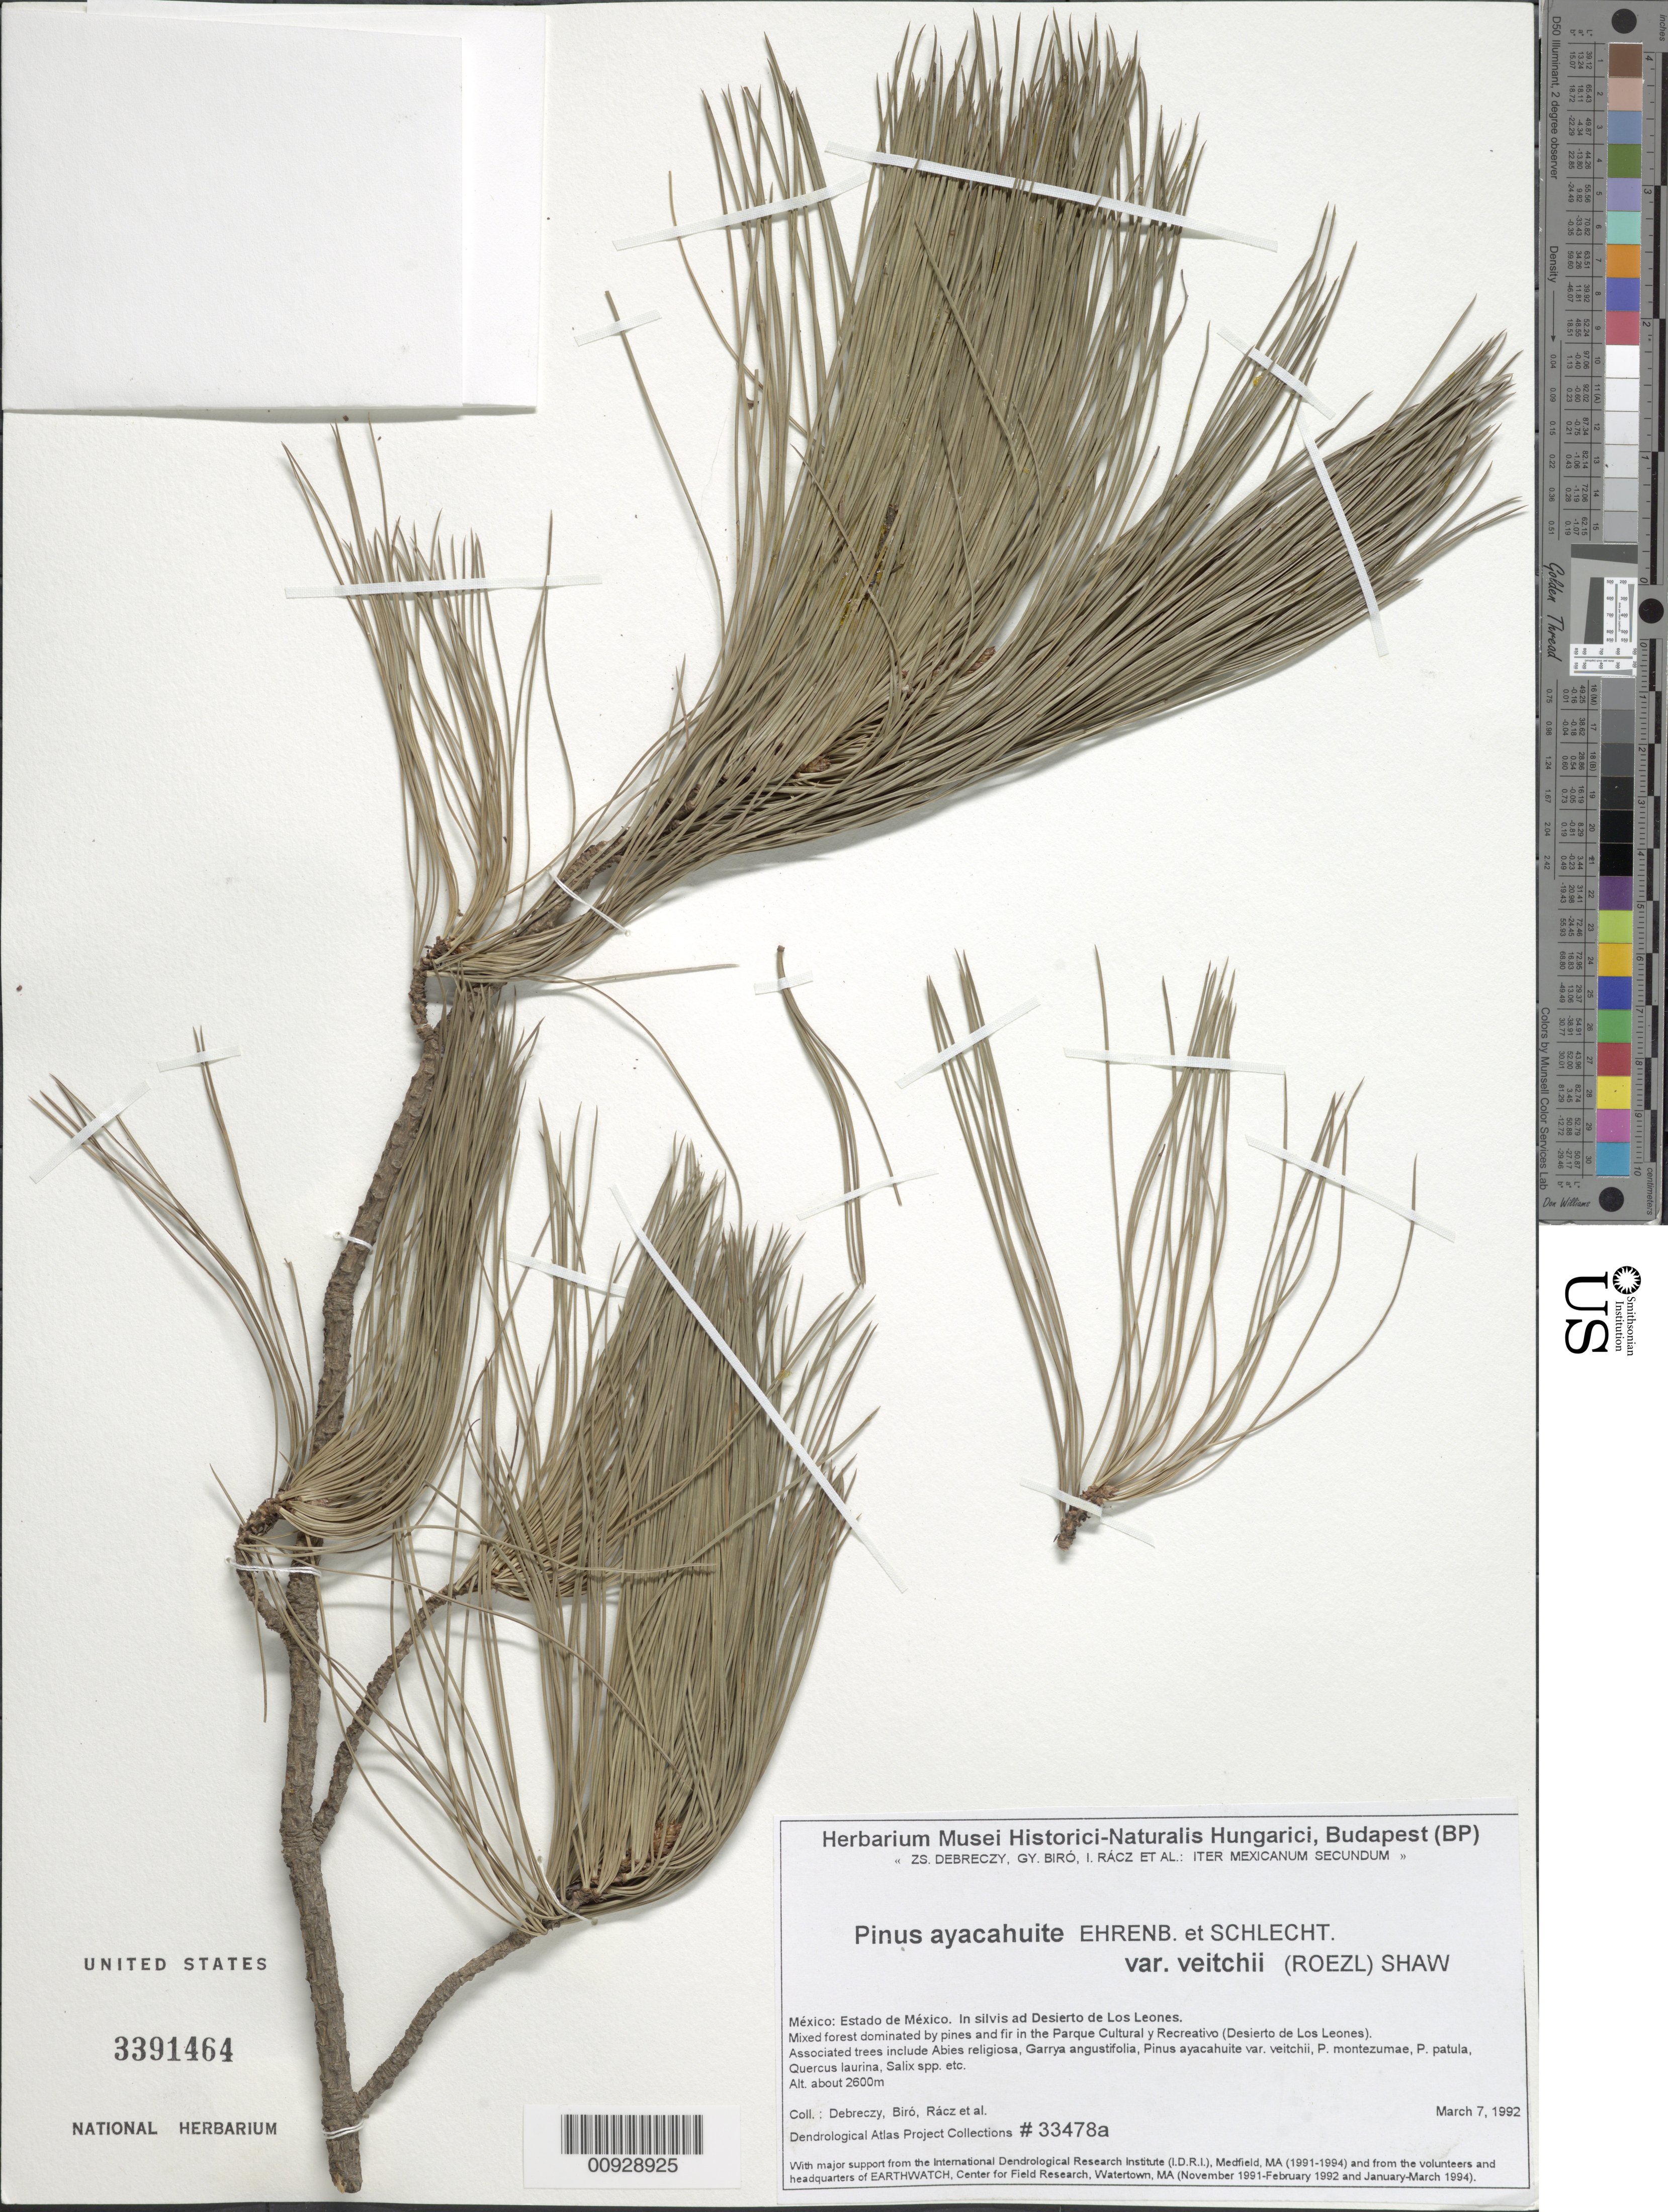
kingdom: Plantae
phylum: Tracheophyta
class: Pinopsida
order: Pinales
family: Pinaceae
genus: Pinus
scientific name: Pinus ayacahuite var. veitchii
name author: (Roezl) Shaw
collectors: Z. Debreczy, G. Biro, I. Rácz & et al.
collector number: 33478 a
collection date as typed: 07 Mar 1992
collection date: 1992-03-07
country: Mexico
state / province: México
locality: Parque Cultural y Recreativo Desierto de los Leones.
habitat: In silvis. Mixed forest dominated by pines and fir. Associated trees include Abies religiosa, Garrya angustifolia, Pinus ayacahuite var. veitchii, P. montezumae, P. patula, Quercus laurina, Salix spp., etc.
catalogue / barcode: US 3391464